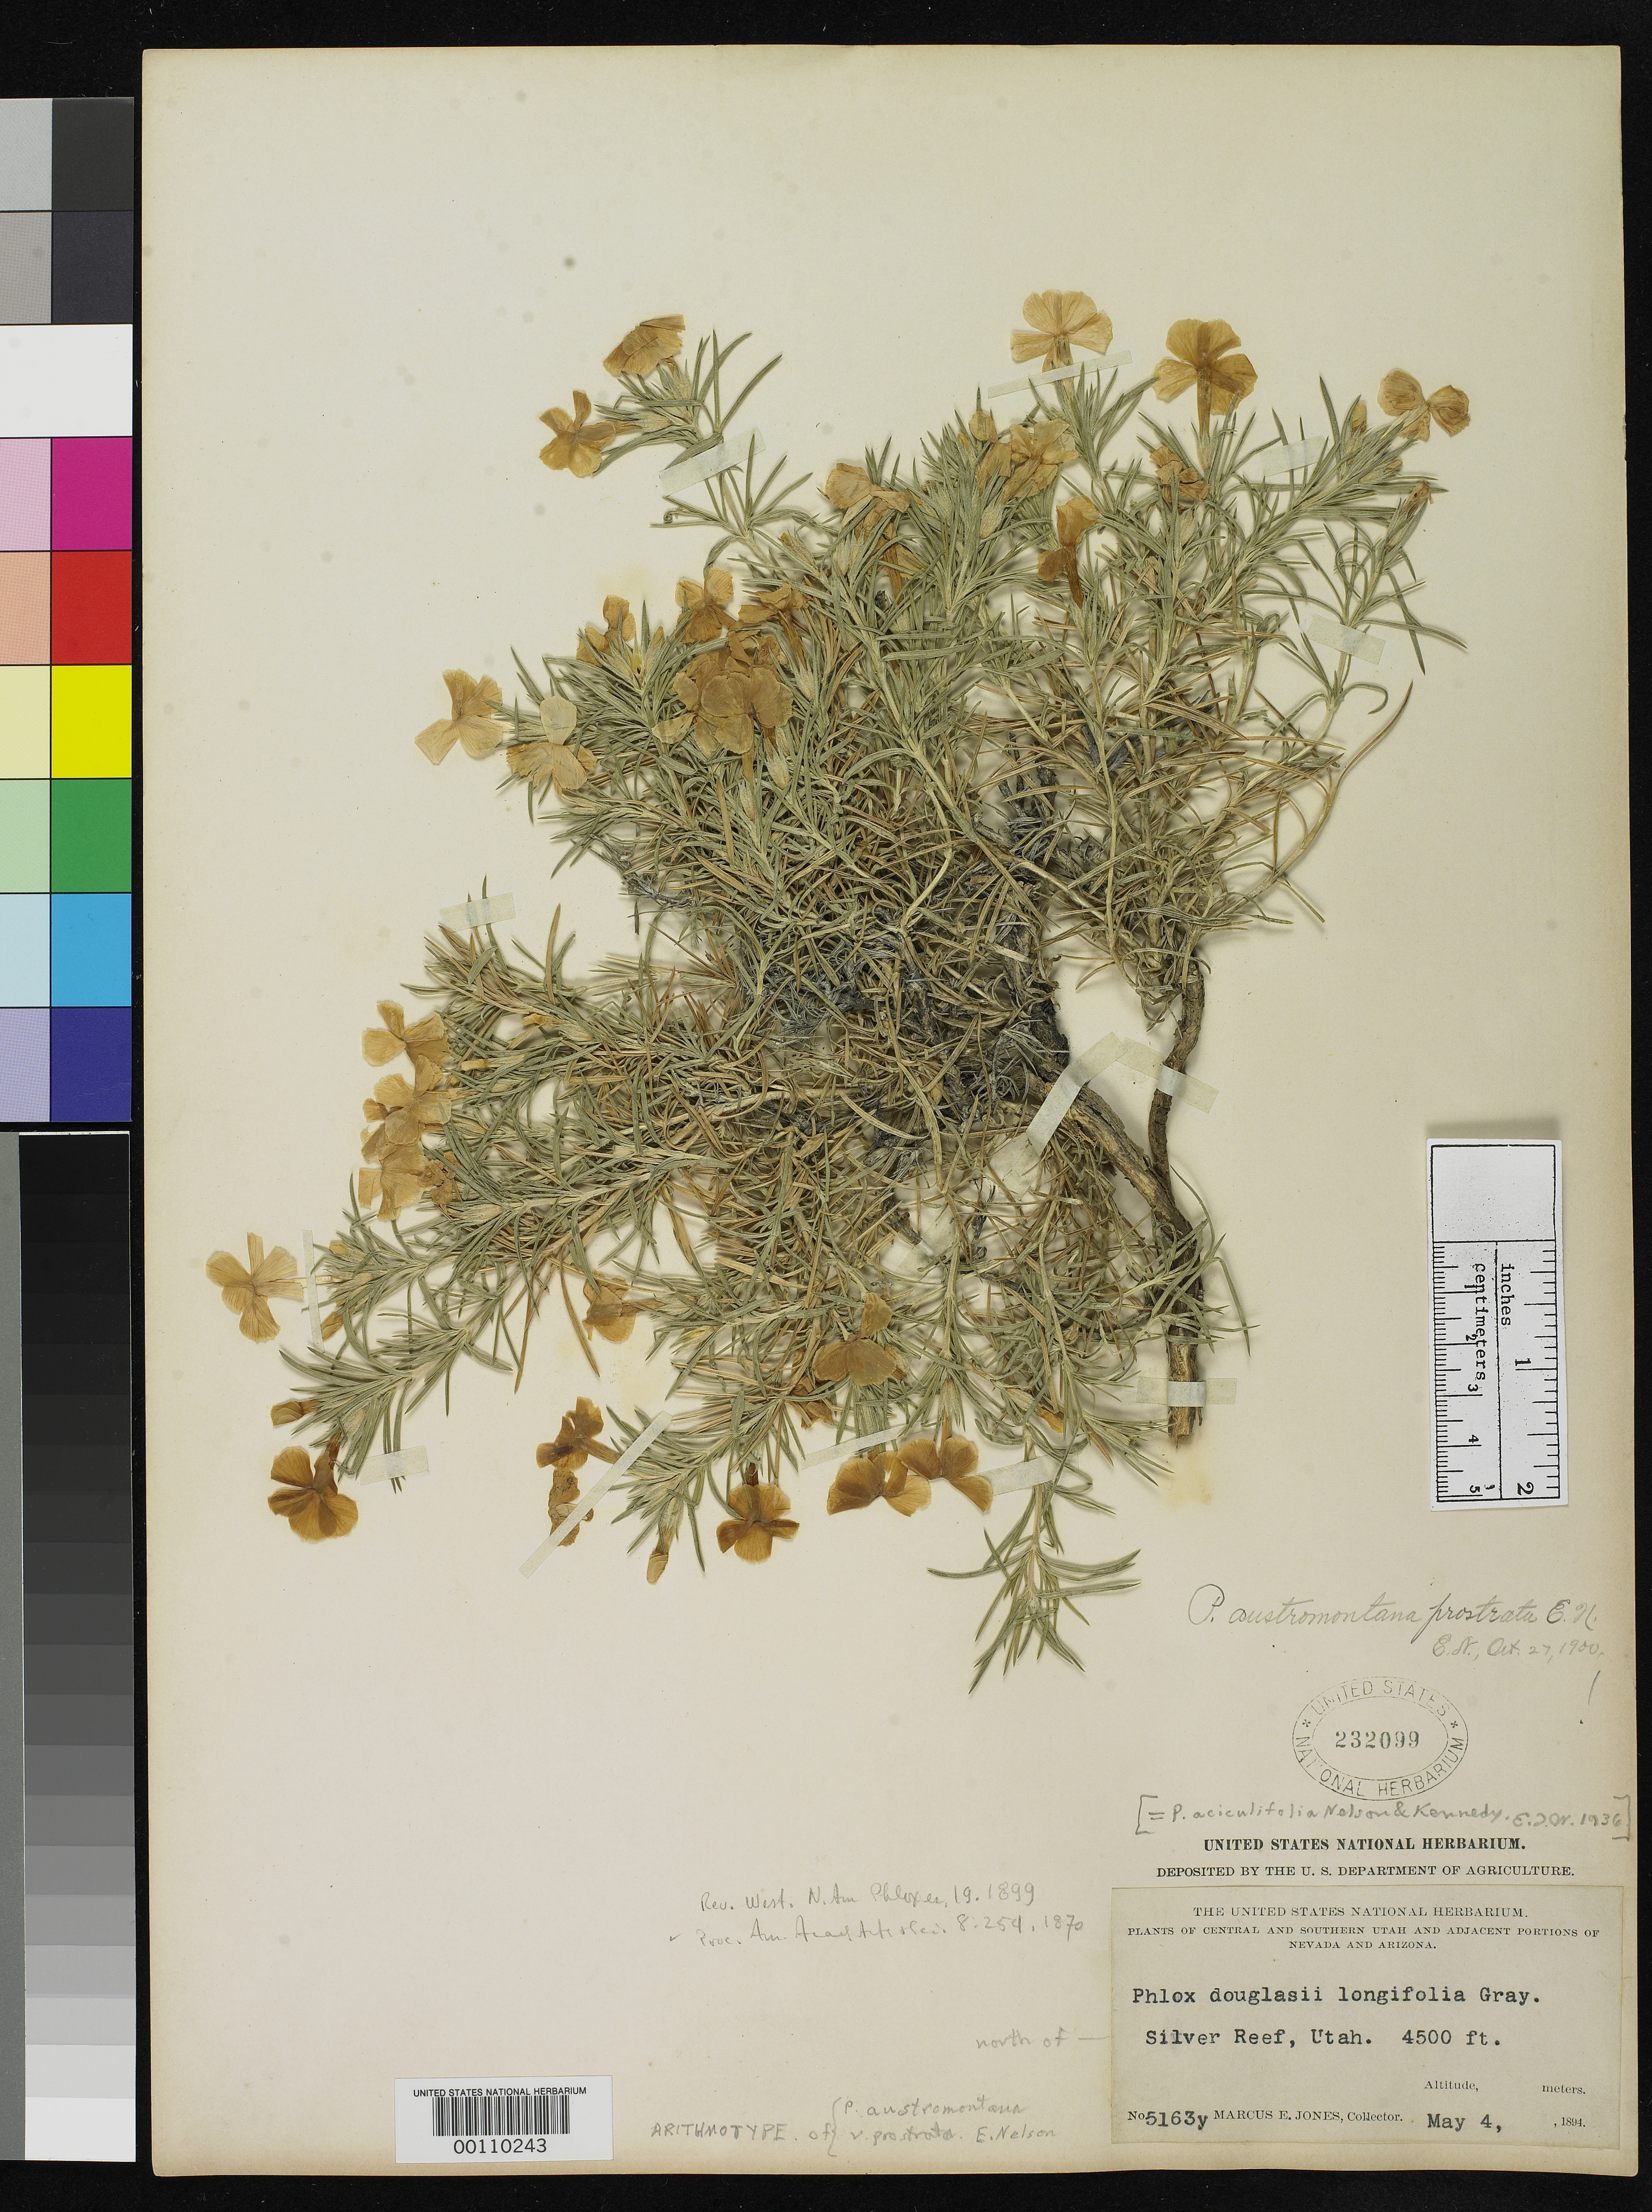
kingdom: Plantae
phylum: Tracheophyta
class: Magnoliopsida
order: Ericales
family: Polemoniaceae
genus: Phlox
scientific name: Phlox austromontana var. prostrata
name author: E.E. Nelson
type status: Isosyntype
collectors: M. E. Jones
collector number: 5163 Y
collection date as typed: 04 May 1894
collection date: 1894-05-04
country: United States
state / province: Utah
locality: Silver Reef.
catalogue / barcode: US 232099